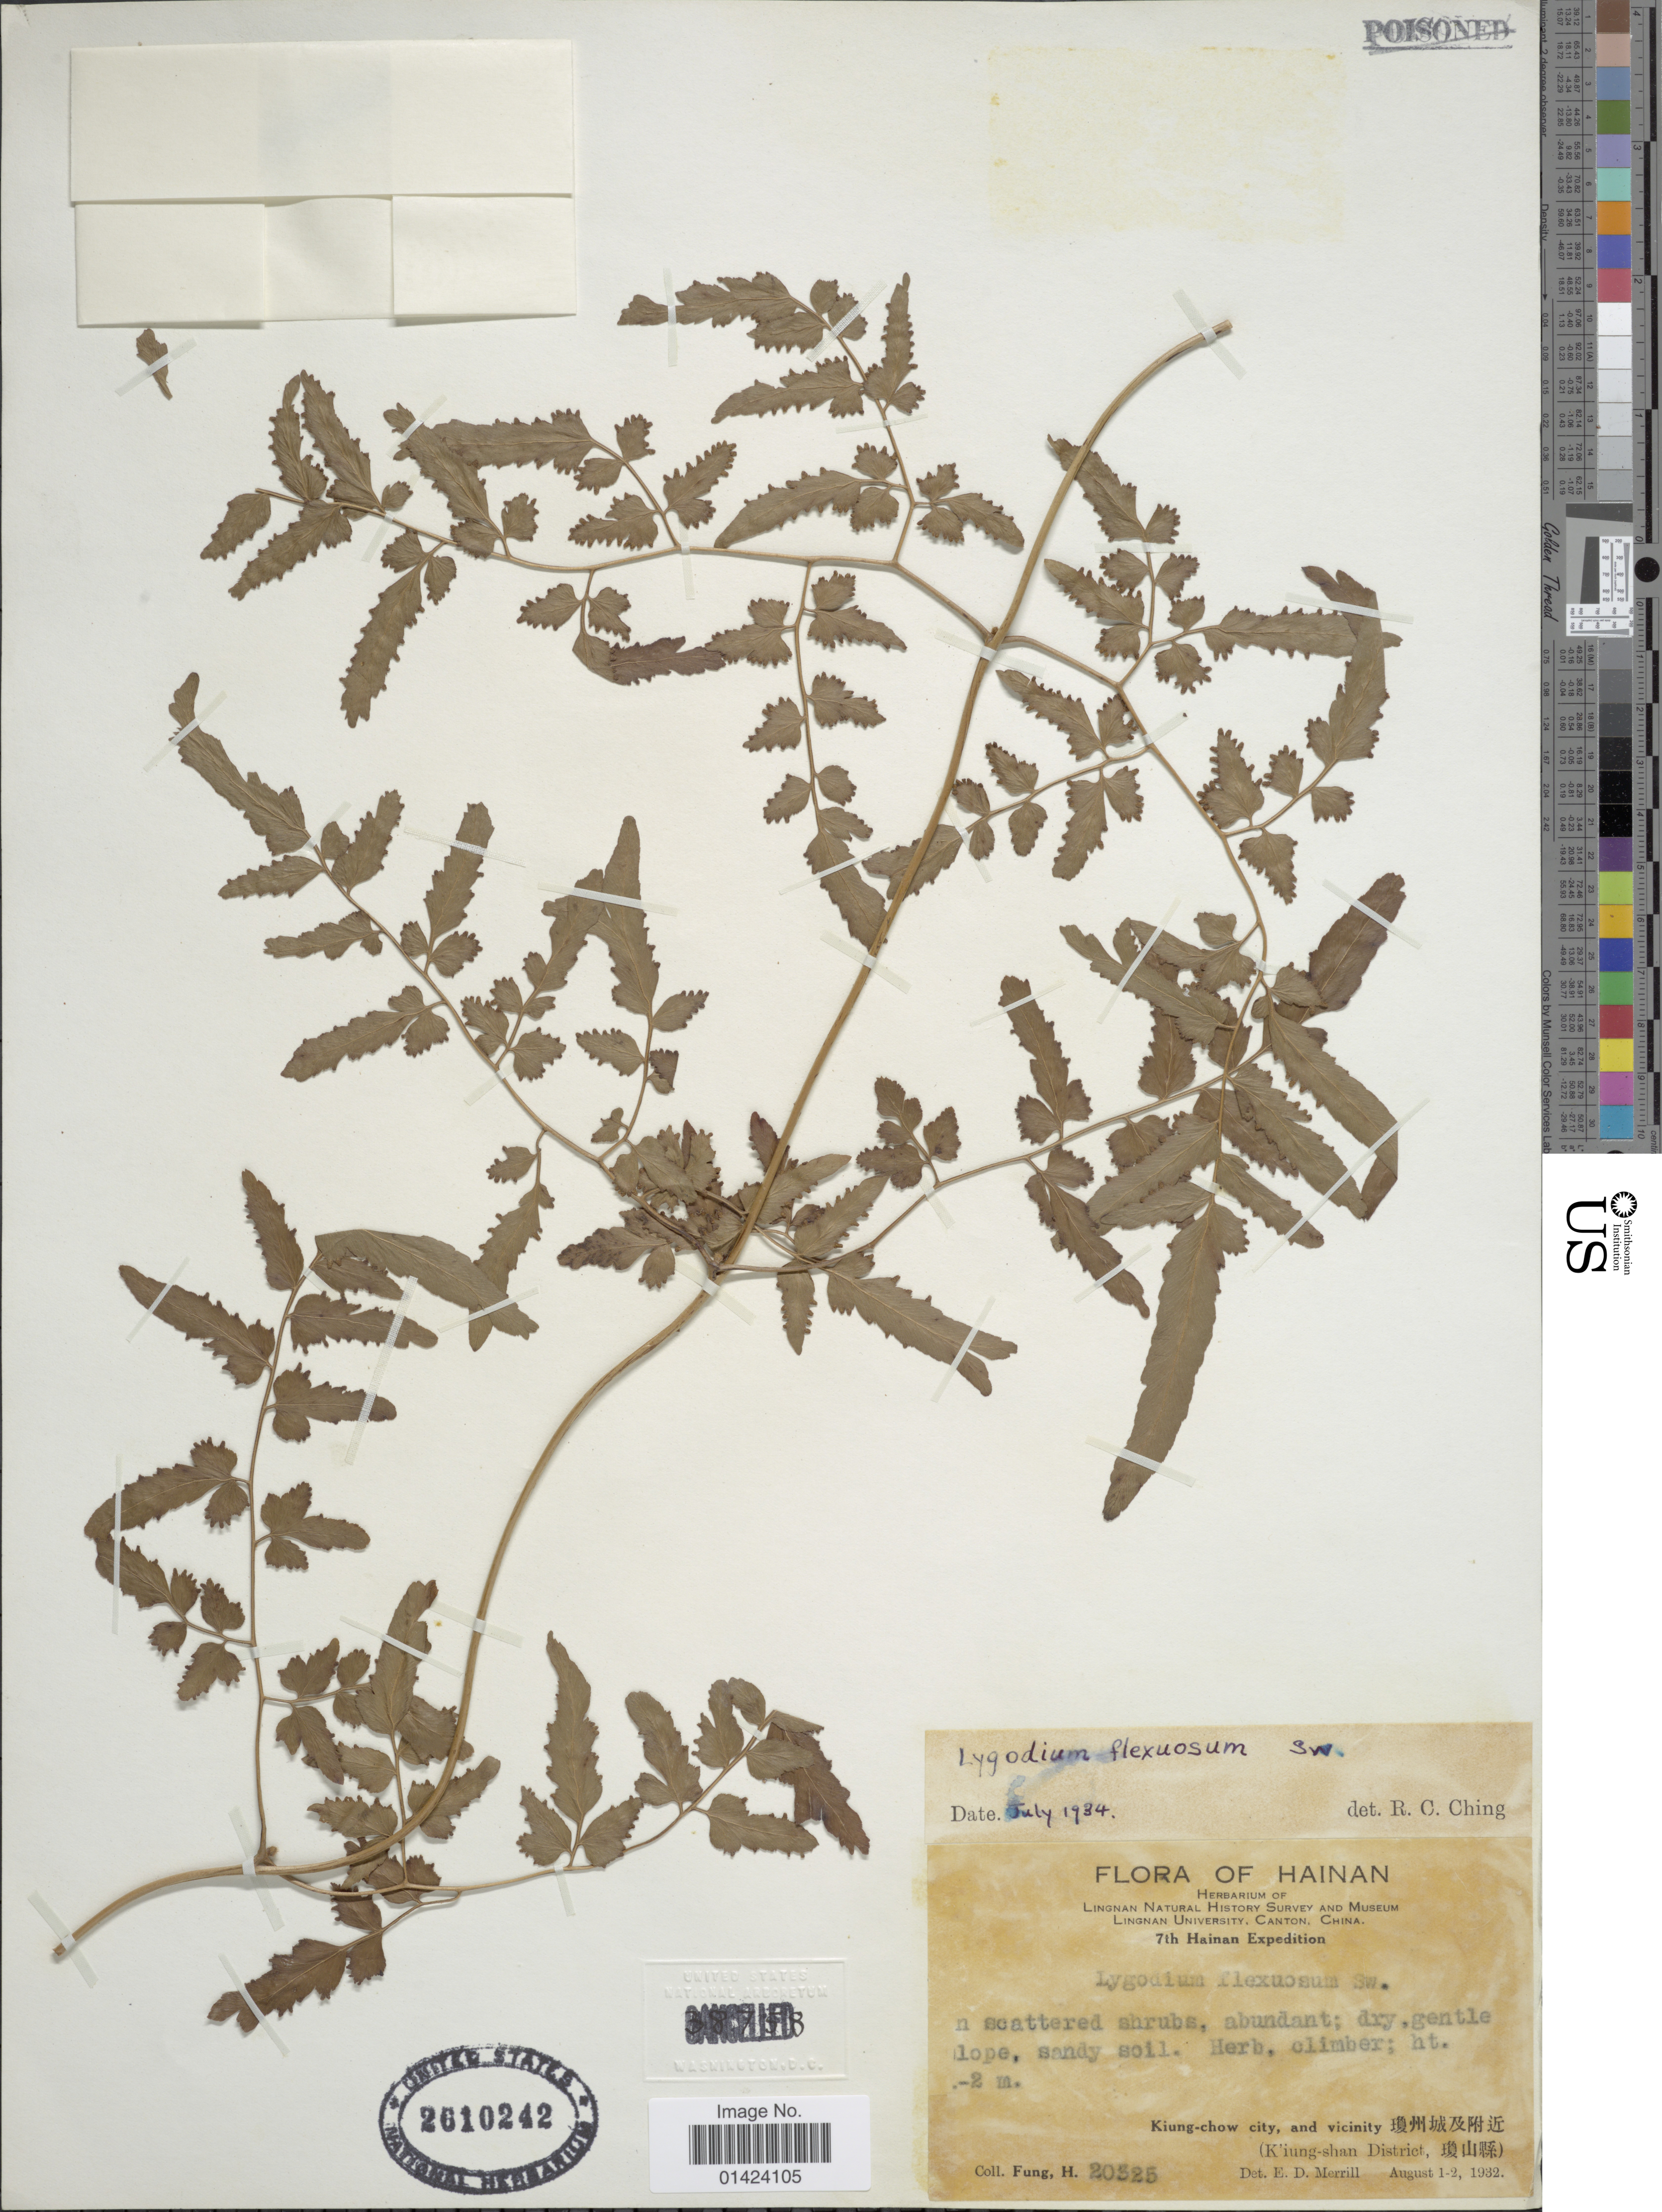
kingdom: Plantae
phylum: Tracheophyta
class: Polypodiopsida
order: Schizaeales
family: Lygodiaceae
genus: Lygodium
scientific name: Lygodium flexuosum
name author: Sw.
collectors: H. Fung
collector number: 20325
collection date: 1932-08-01/1932-08-02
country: China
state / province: Hainan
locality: Hainan, Kiung-chow city, and vicinity, K'iung-shan District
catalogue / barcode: US 2610242